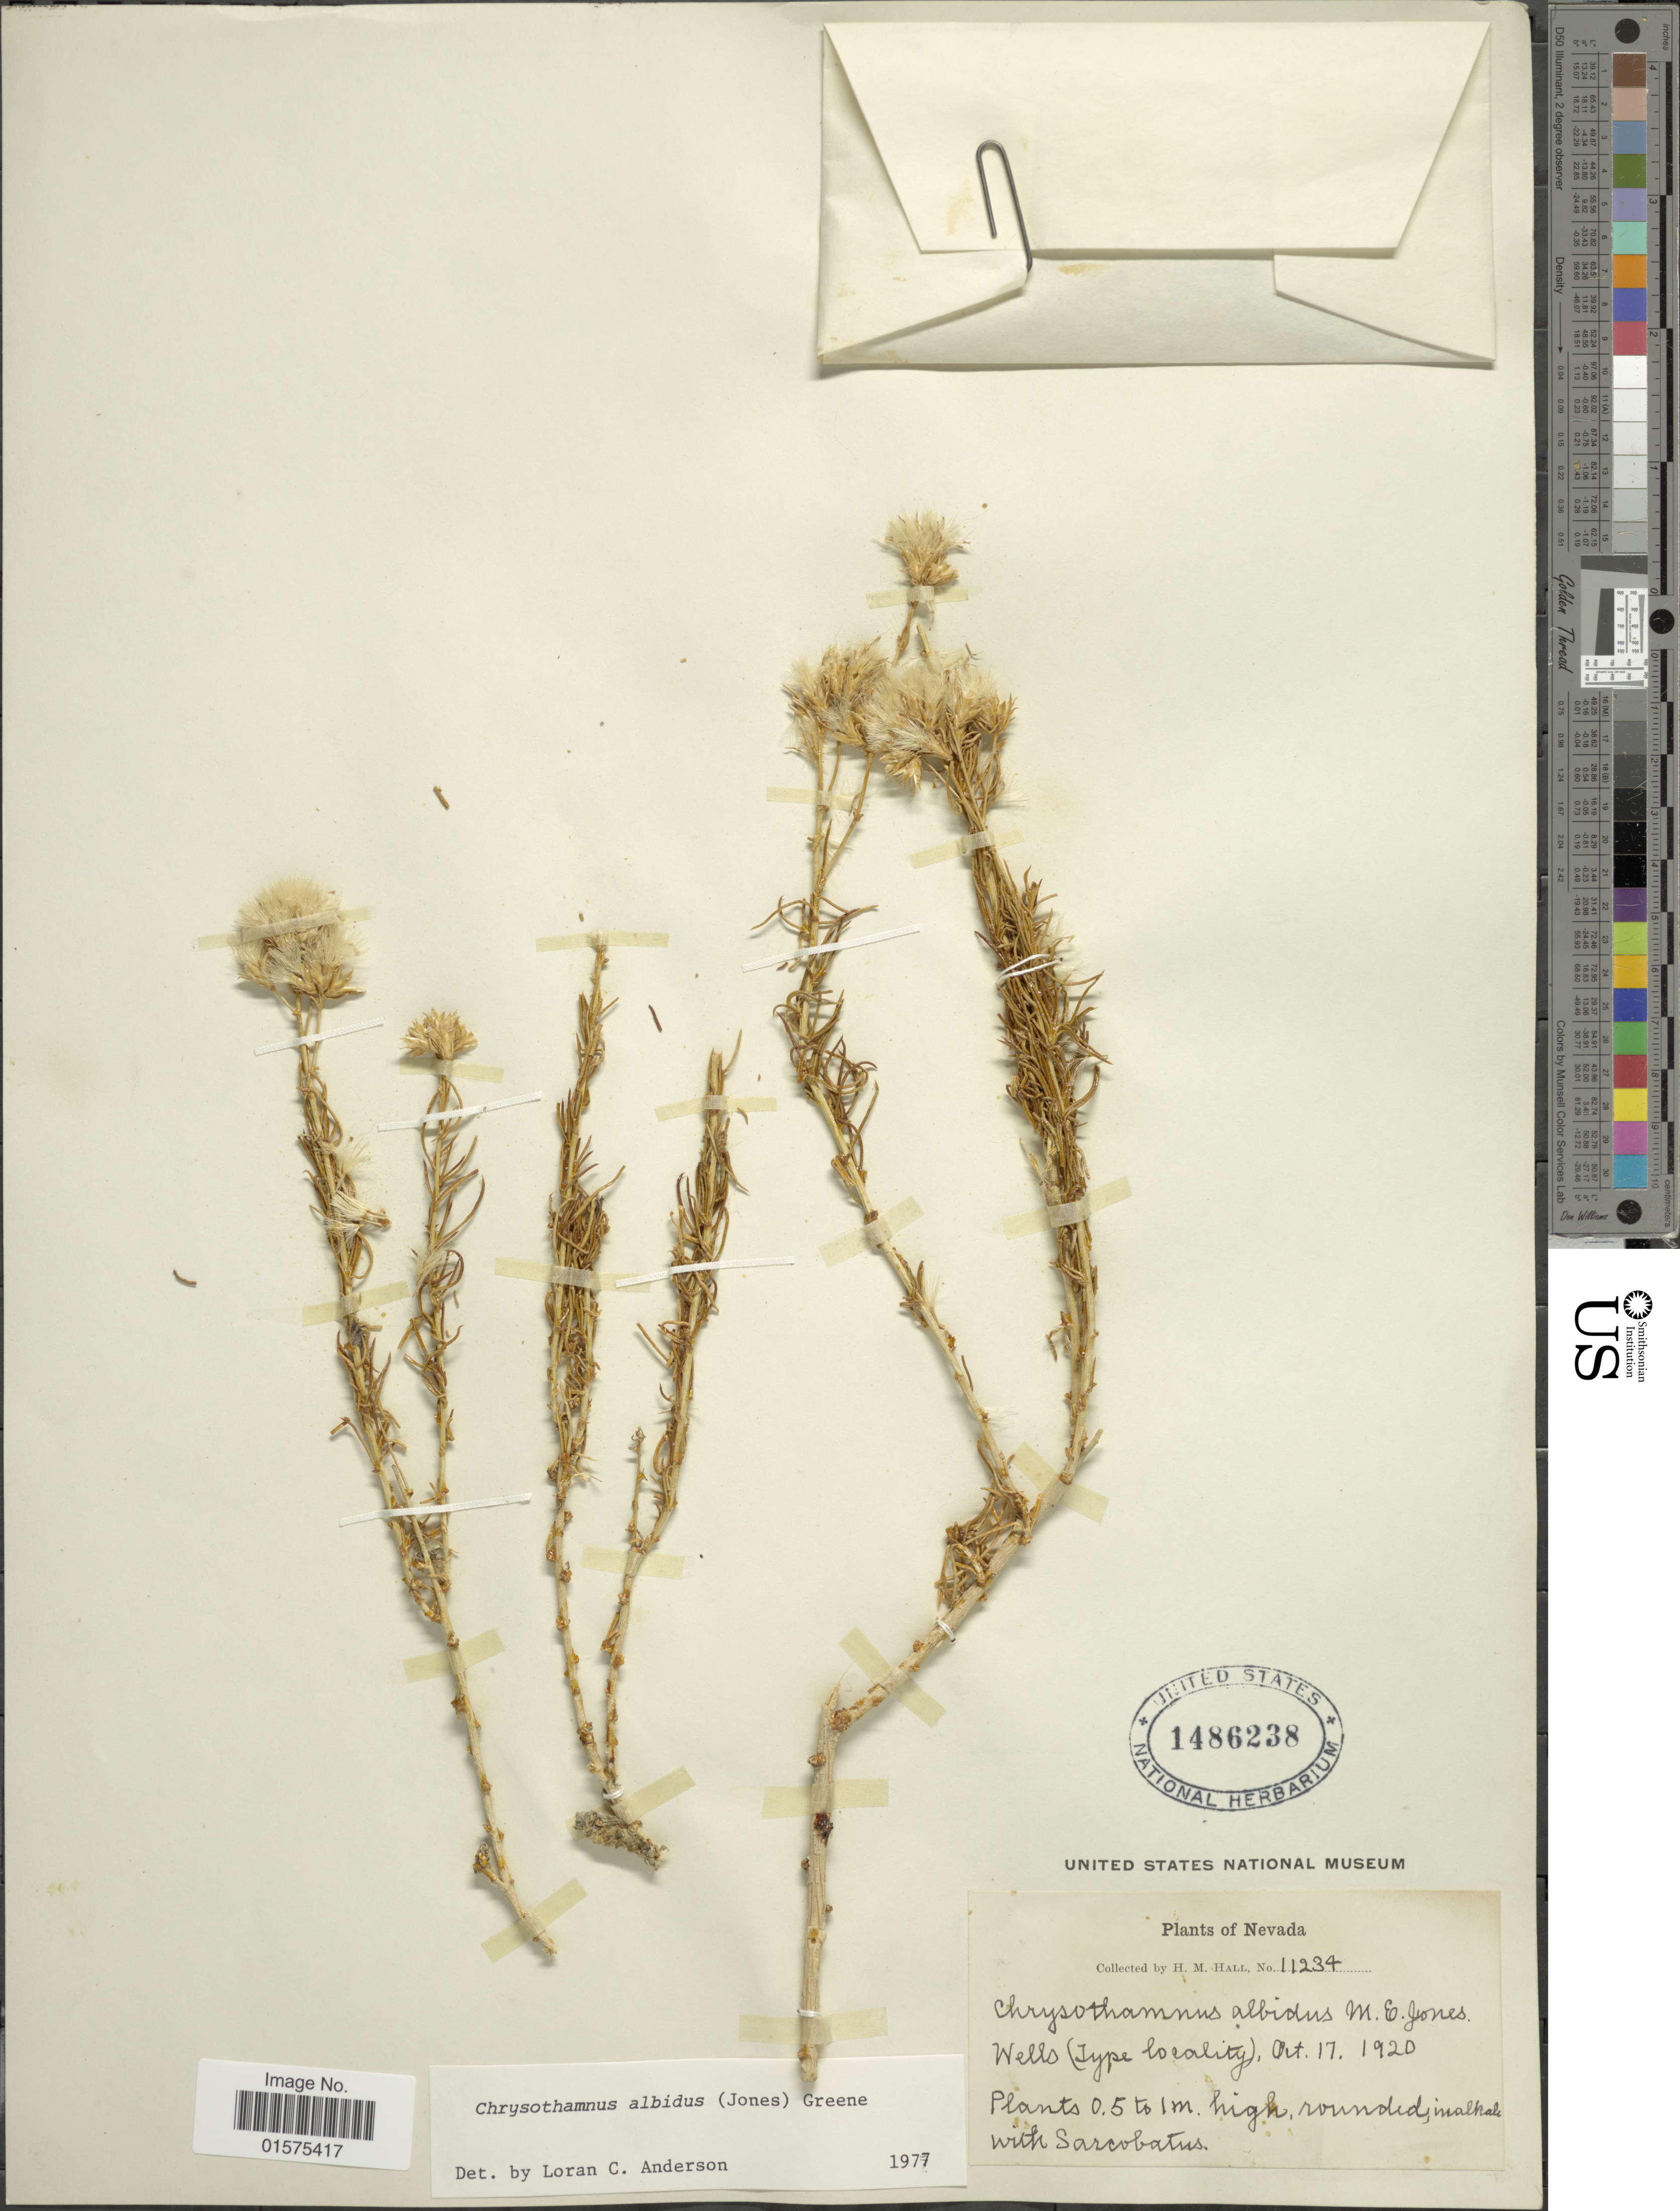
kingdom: Plantae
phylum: Tracheophyta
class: Magnoliopsida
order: Asterales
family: Asteraceae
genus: Ericameria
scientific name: Ericameria albida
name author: (M.E. Jones ex A. Gray) L.C. Anderson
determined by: Urbatsch, Lowell E., Curator (LSU), Louisiana State University (UNITED STATES)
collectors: H. M. Hall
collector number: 11234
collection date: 1920-10-17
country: United States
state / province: Nevada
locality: Wells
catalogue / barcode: US 1486238